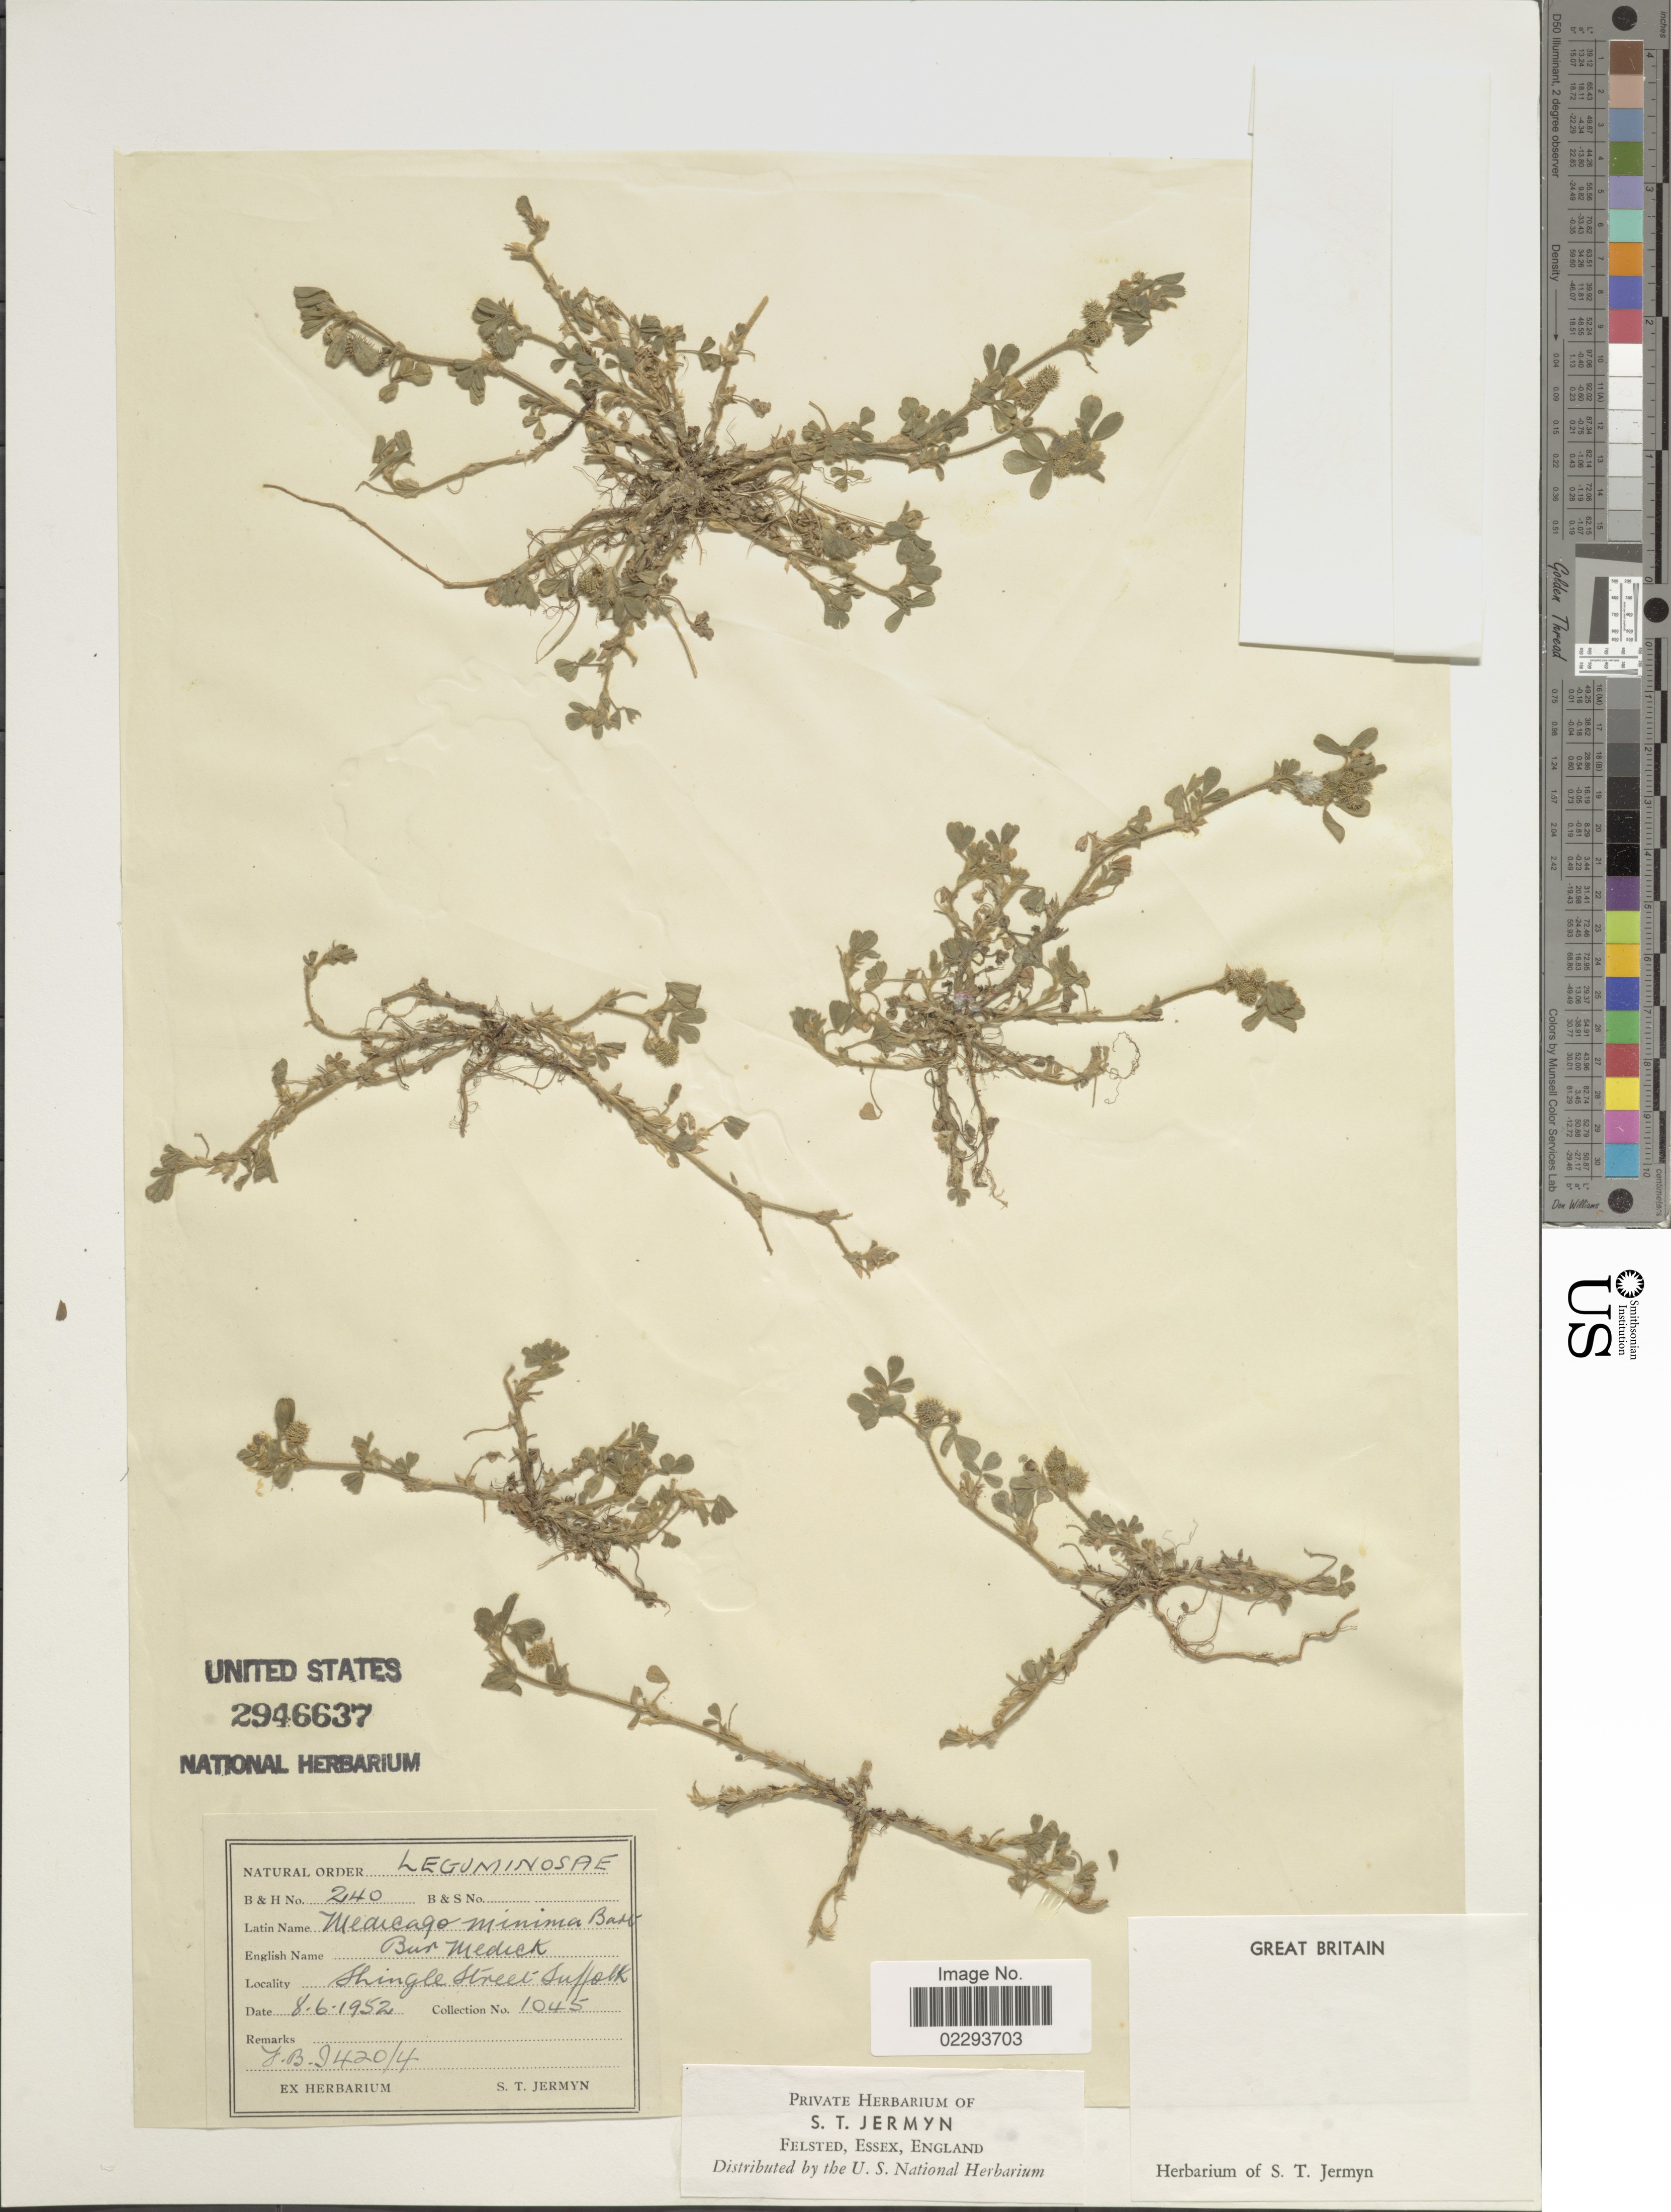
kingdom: Plantae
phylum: Tracheophyta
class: Magnoliopsida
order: Fabales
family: Fabaceae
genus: Medicago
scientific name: Medicago minima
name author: Lam.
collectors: S. Jermyn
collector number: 240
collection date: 1952-06-08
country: United Kingdom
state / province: England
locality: Great Britain, Shingle Street Suffolk.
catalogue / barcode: US 2946637